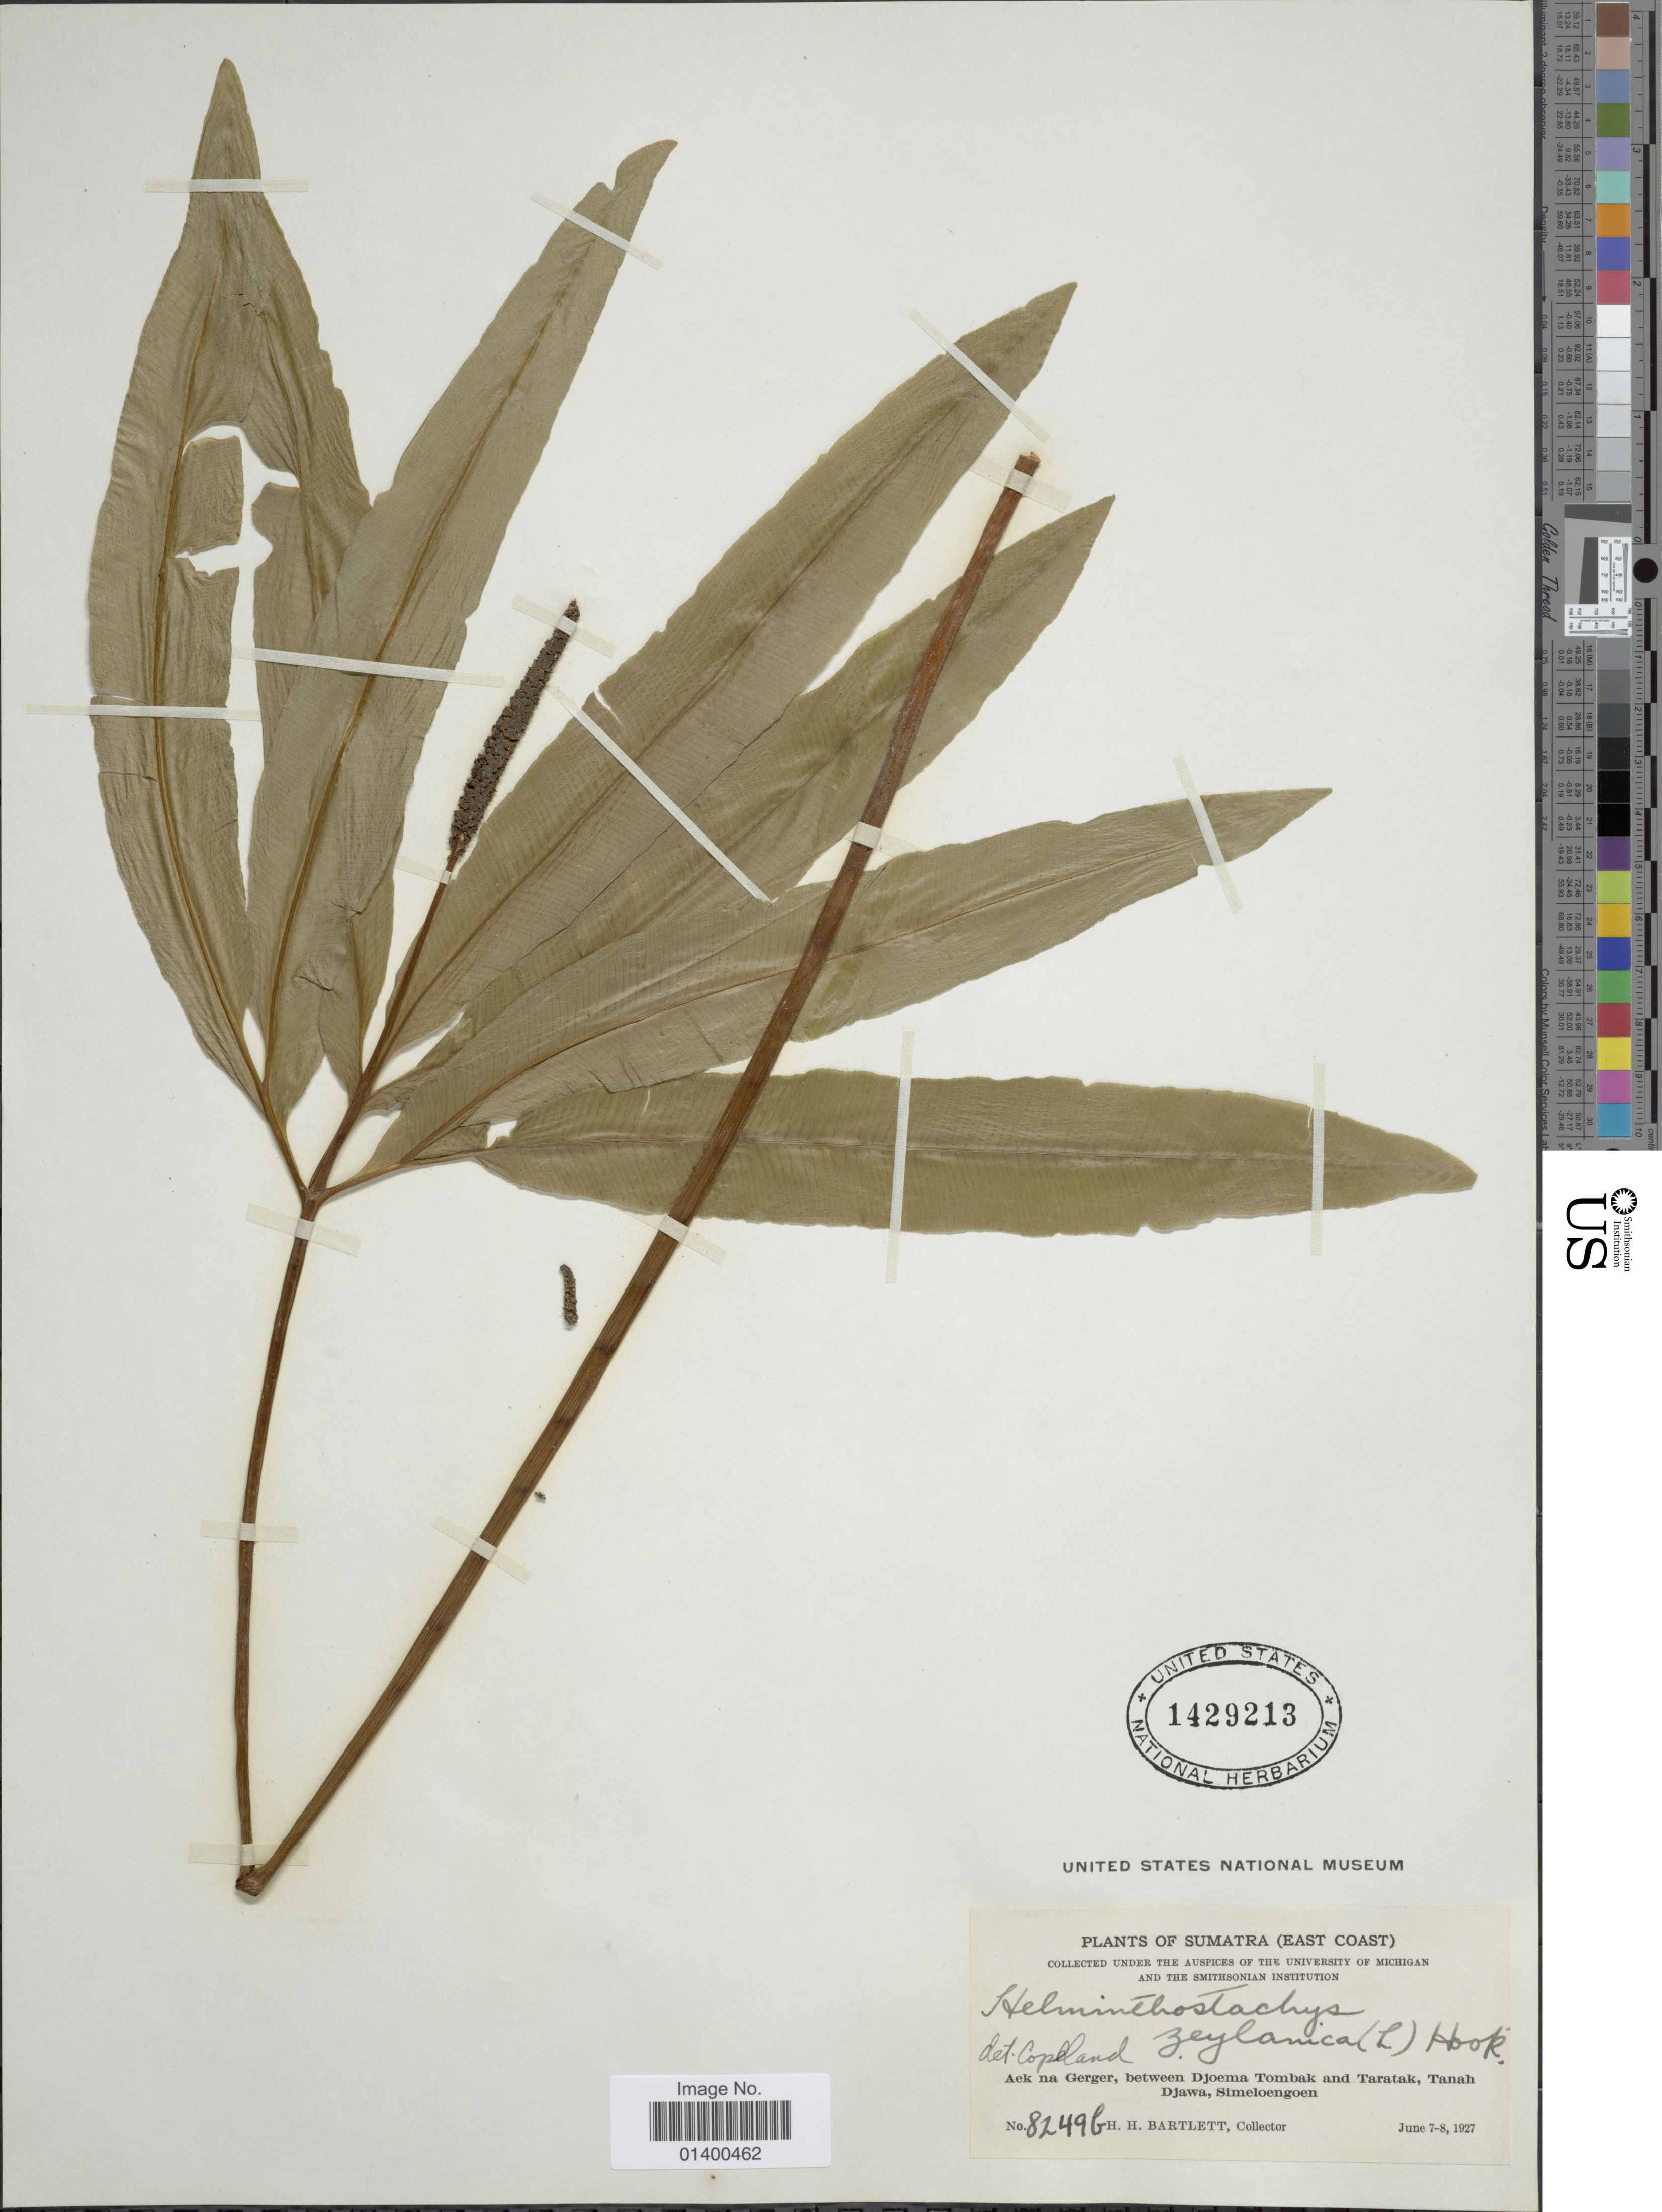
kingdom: Plantae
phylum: Tracheophyta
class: Polypodiopsida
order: Ophioglossales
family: Ophioglossaceae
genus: Helminthostachys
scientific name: Helminthostachys zeylanica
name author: (L.) Hook.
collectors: H. H. Bartlett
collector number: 8249b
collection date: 1927-06-07/1927-06-08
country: Indonesia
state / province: Sumatra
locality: East Coast, Aek na Gerger, between Djoema Tombak and Taratak, Tanah Djawa, Simeloengoen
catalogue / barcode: US 1429213